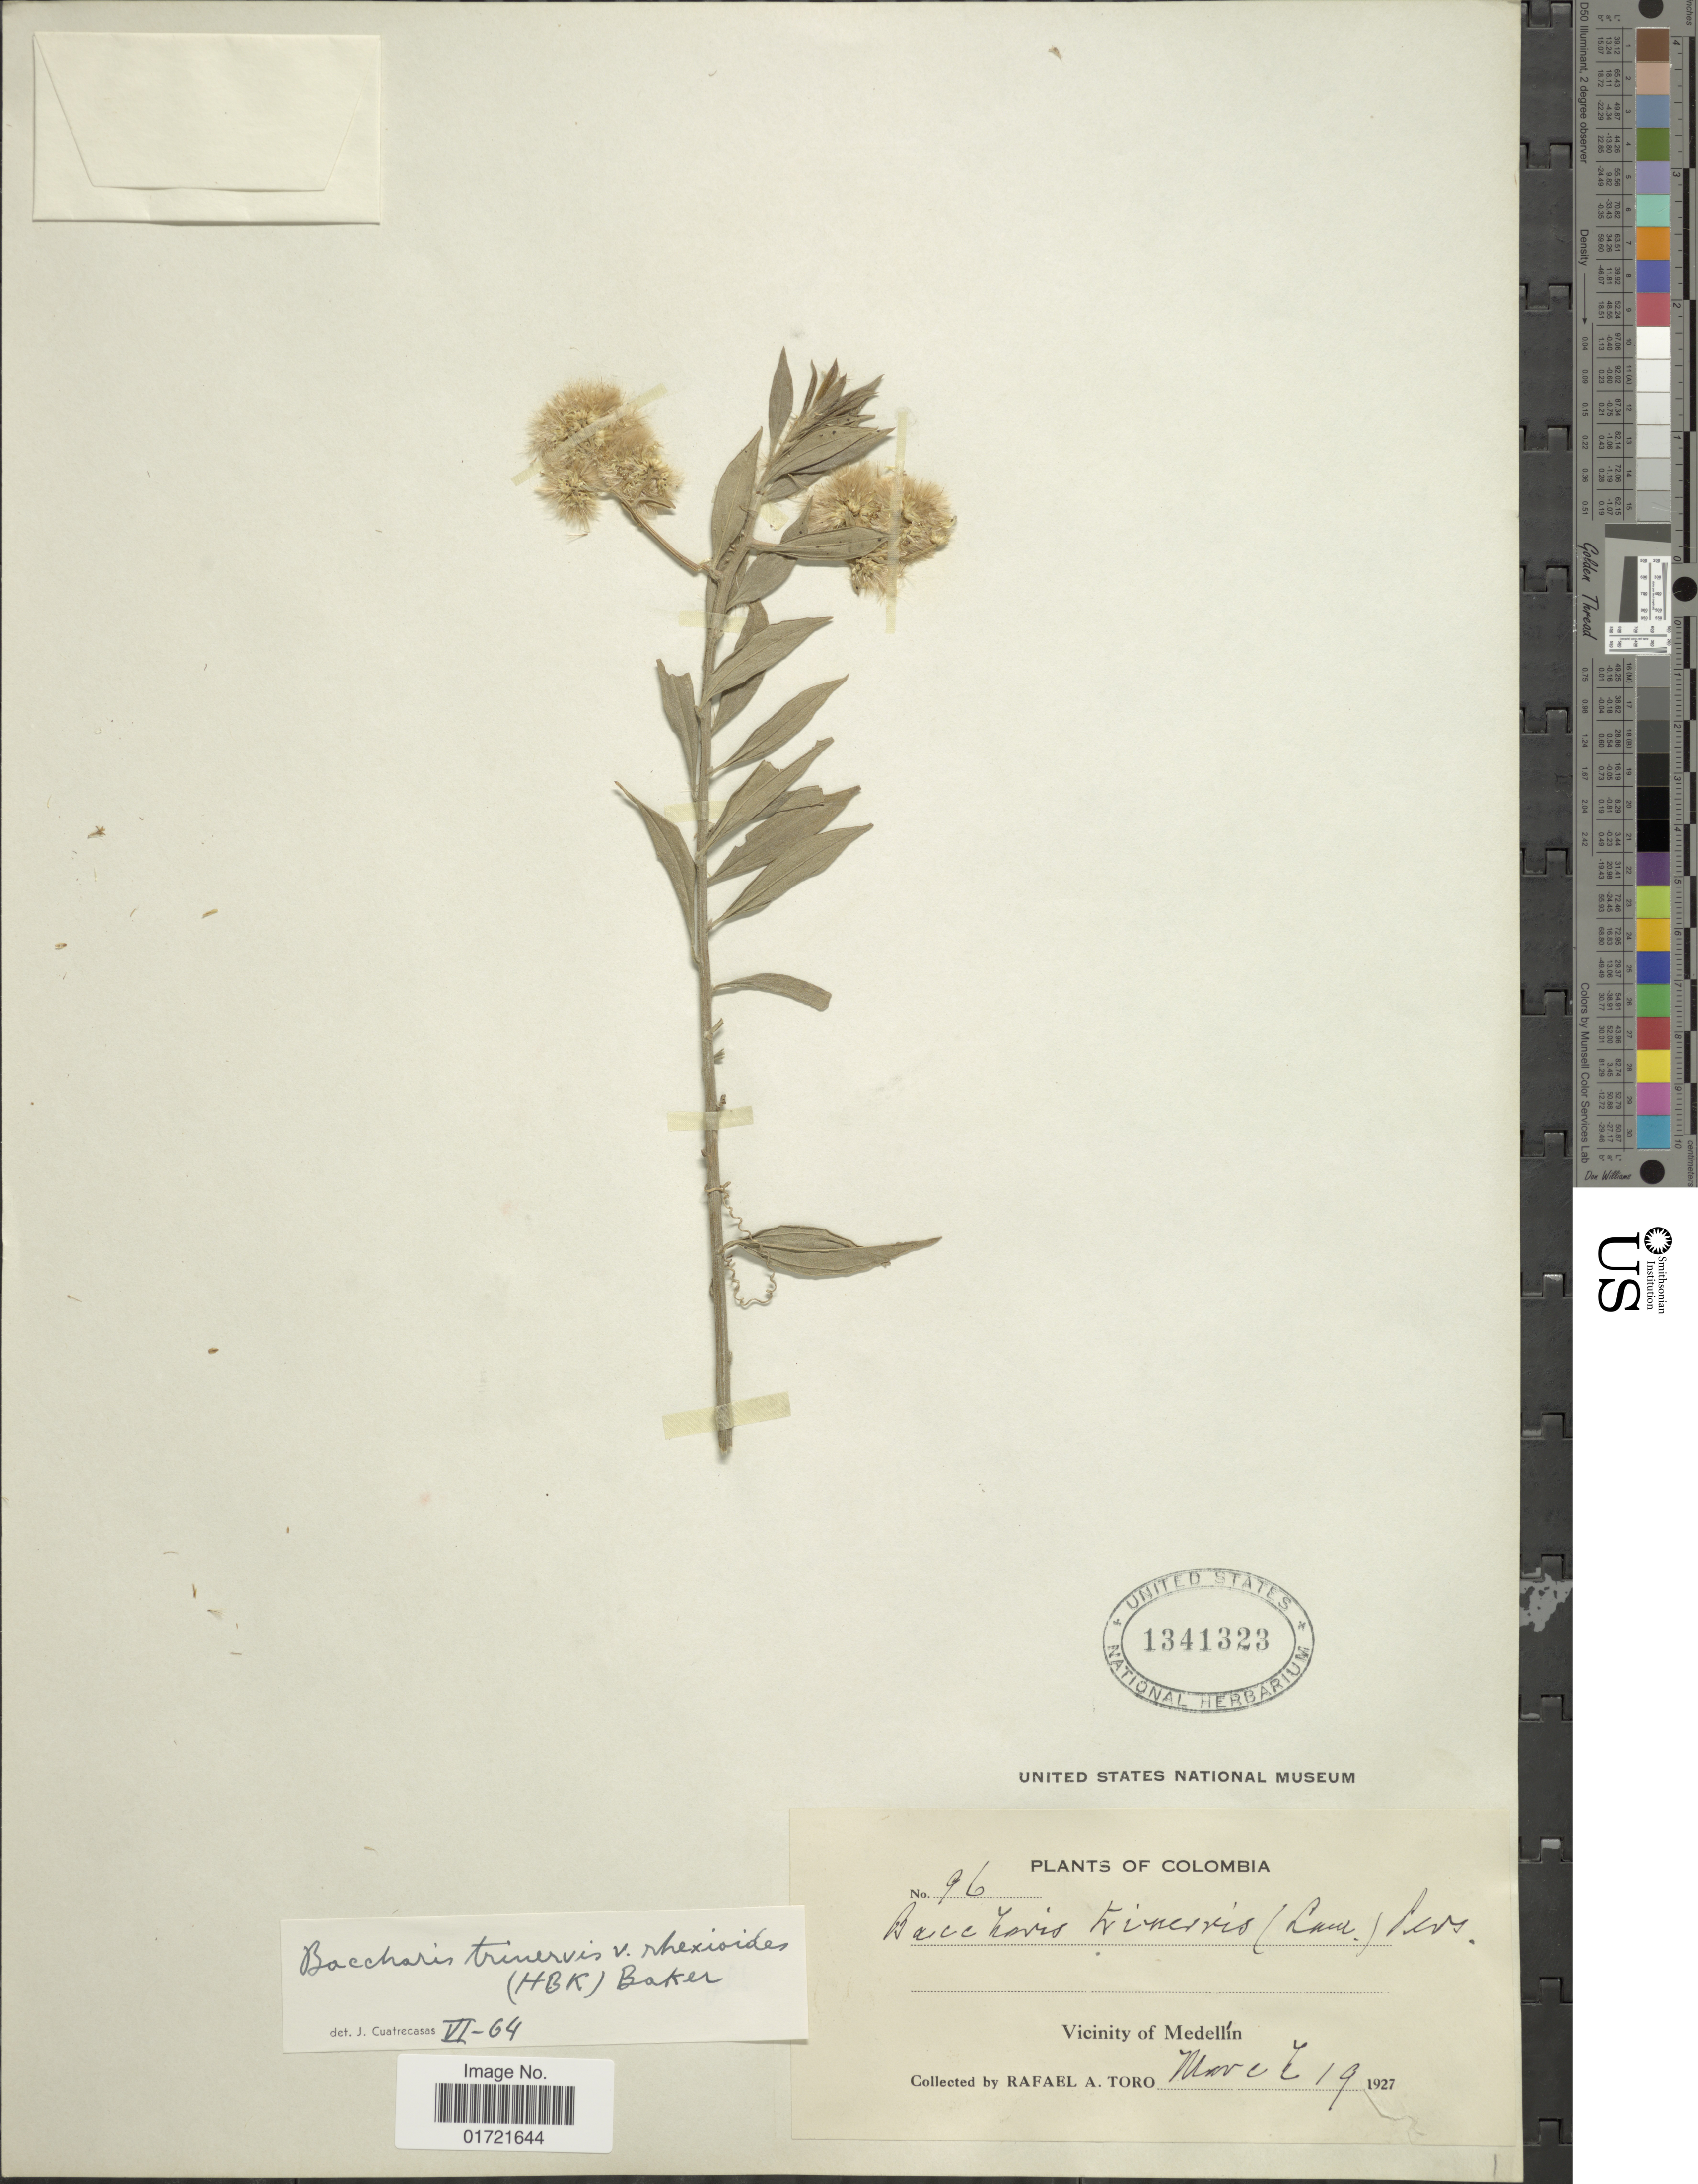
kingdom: Plantae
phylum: Tracheophyta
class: Magnoliopsida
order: Asterales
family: Asteraceae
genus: Baccharis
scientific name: Baccharis trinervis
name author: (Lam.) Pers.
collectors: R. A. Toro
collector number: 96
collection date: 1927-03-19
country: Colombia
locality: Vicinity of Medellin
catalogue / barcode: US 1341323